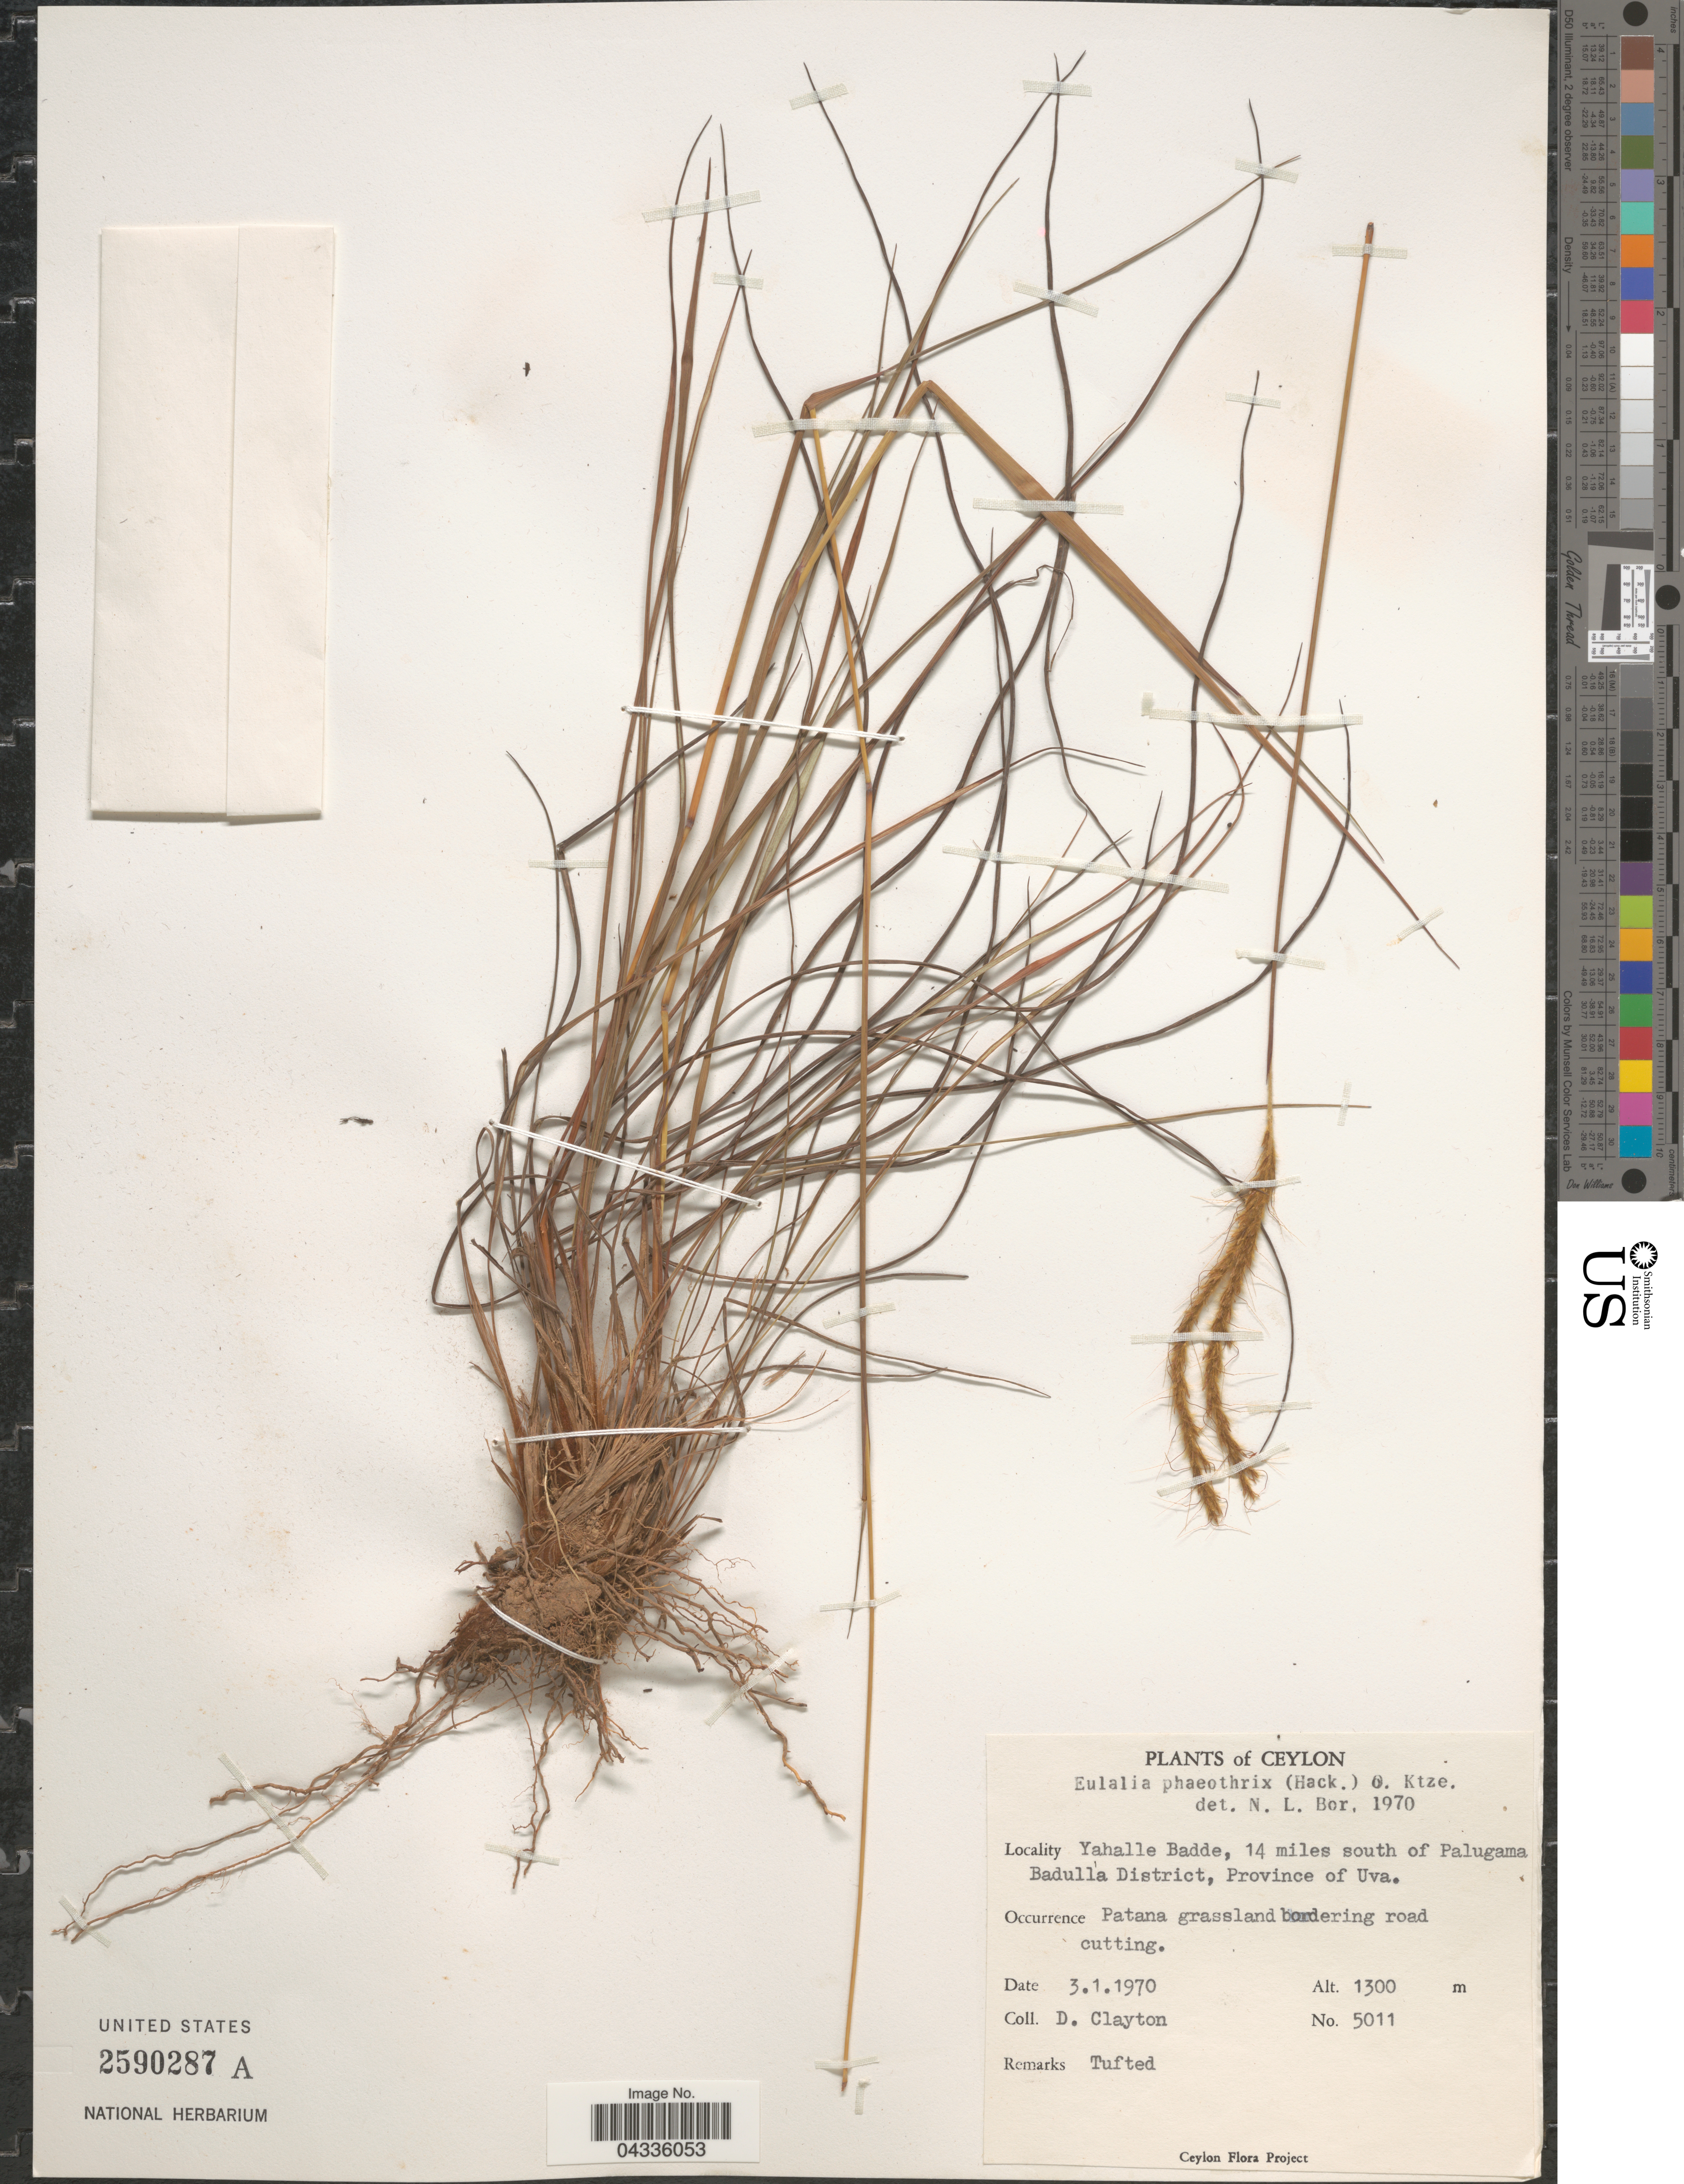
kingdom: Plantae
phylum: Tracheophyta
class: Liliopsida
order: Poales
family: Poaceae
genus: Eulalia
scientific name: Eulalia phaeothrix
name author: (Hack.) Kuntze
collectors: D. Clayton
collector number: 5011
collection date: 1970-01-03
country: Sri Lanka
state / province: Uva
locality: Ceylon. Yahalle Badde, 14 miles south of Palugama. Badulla District.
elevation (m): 1300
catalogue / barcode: US 2590287A